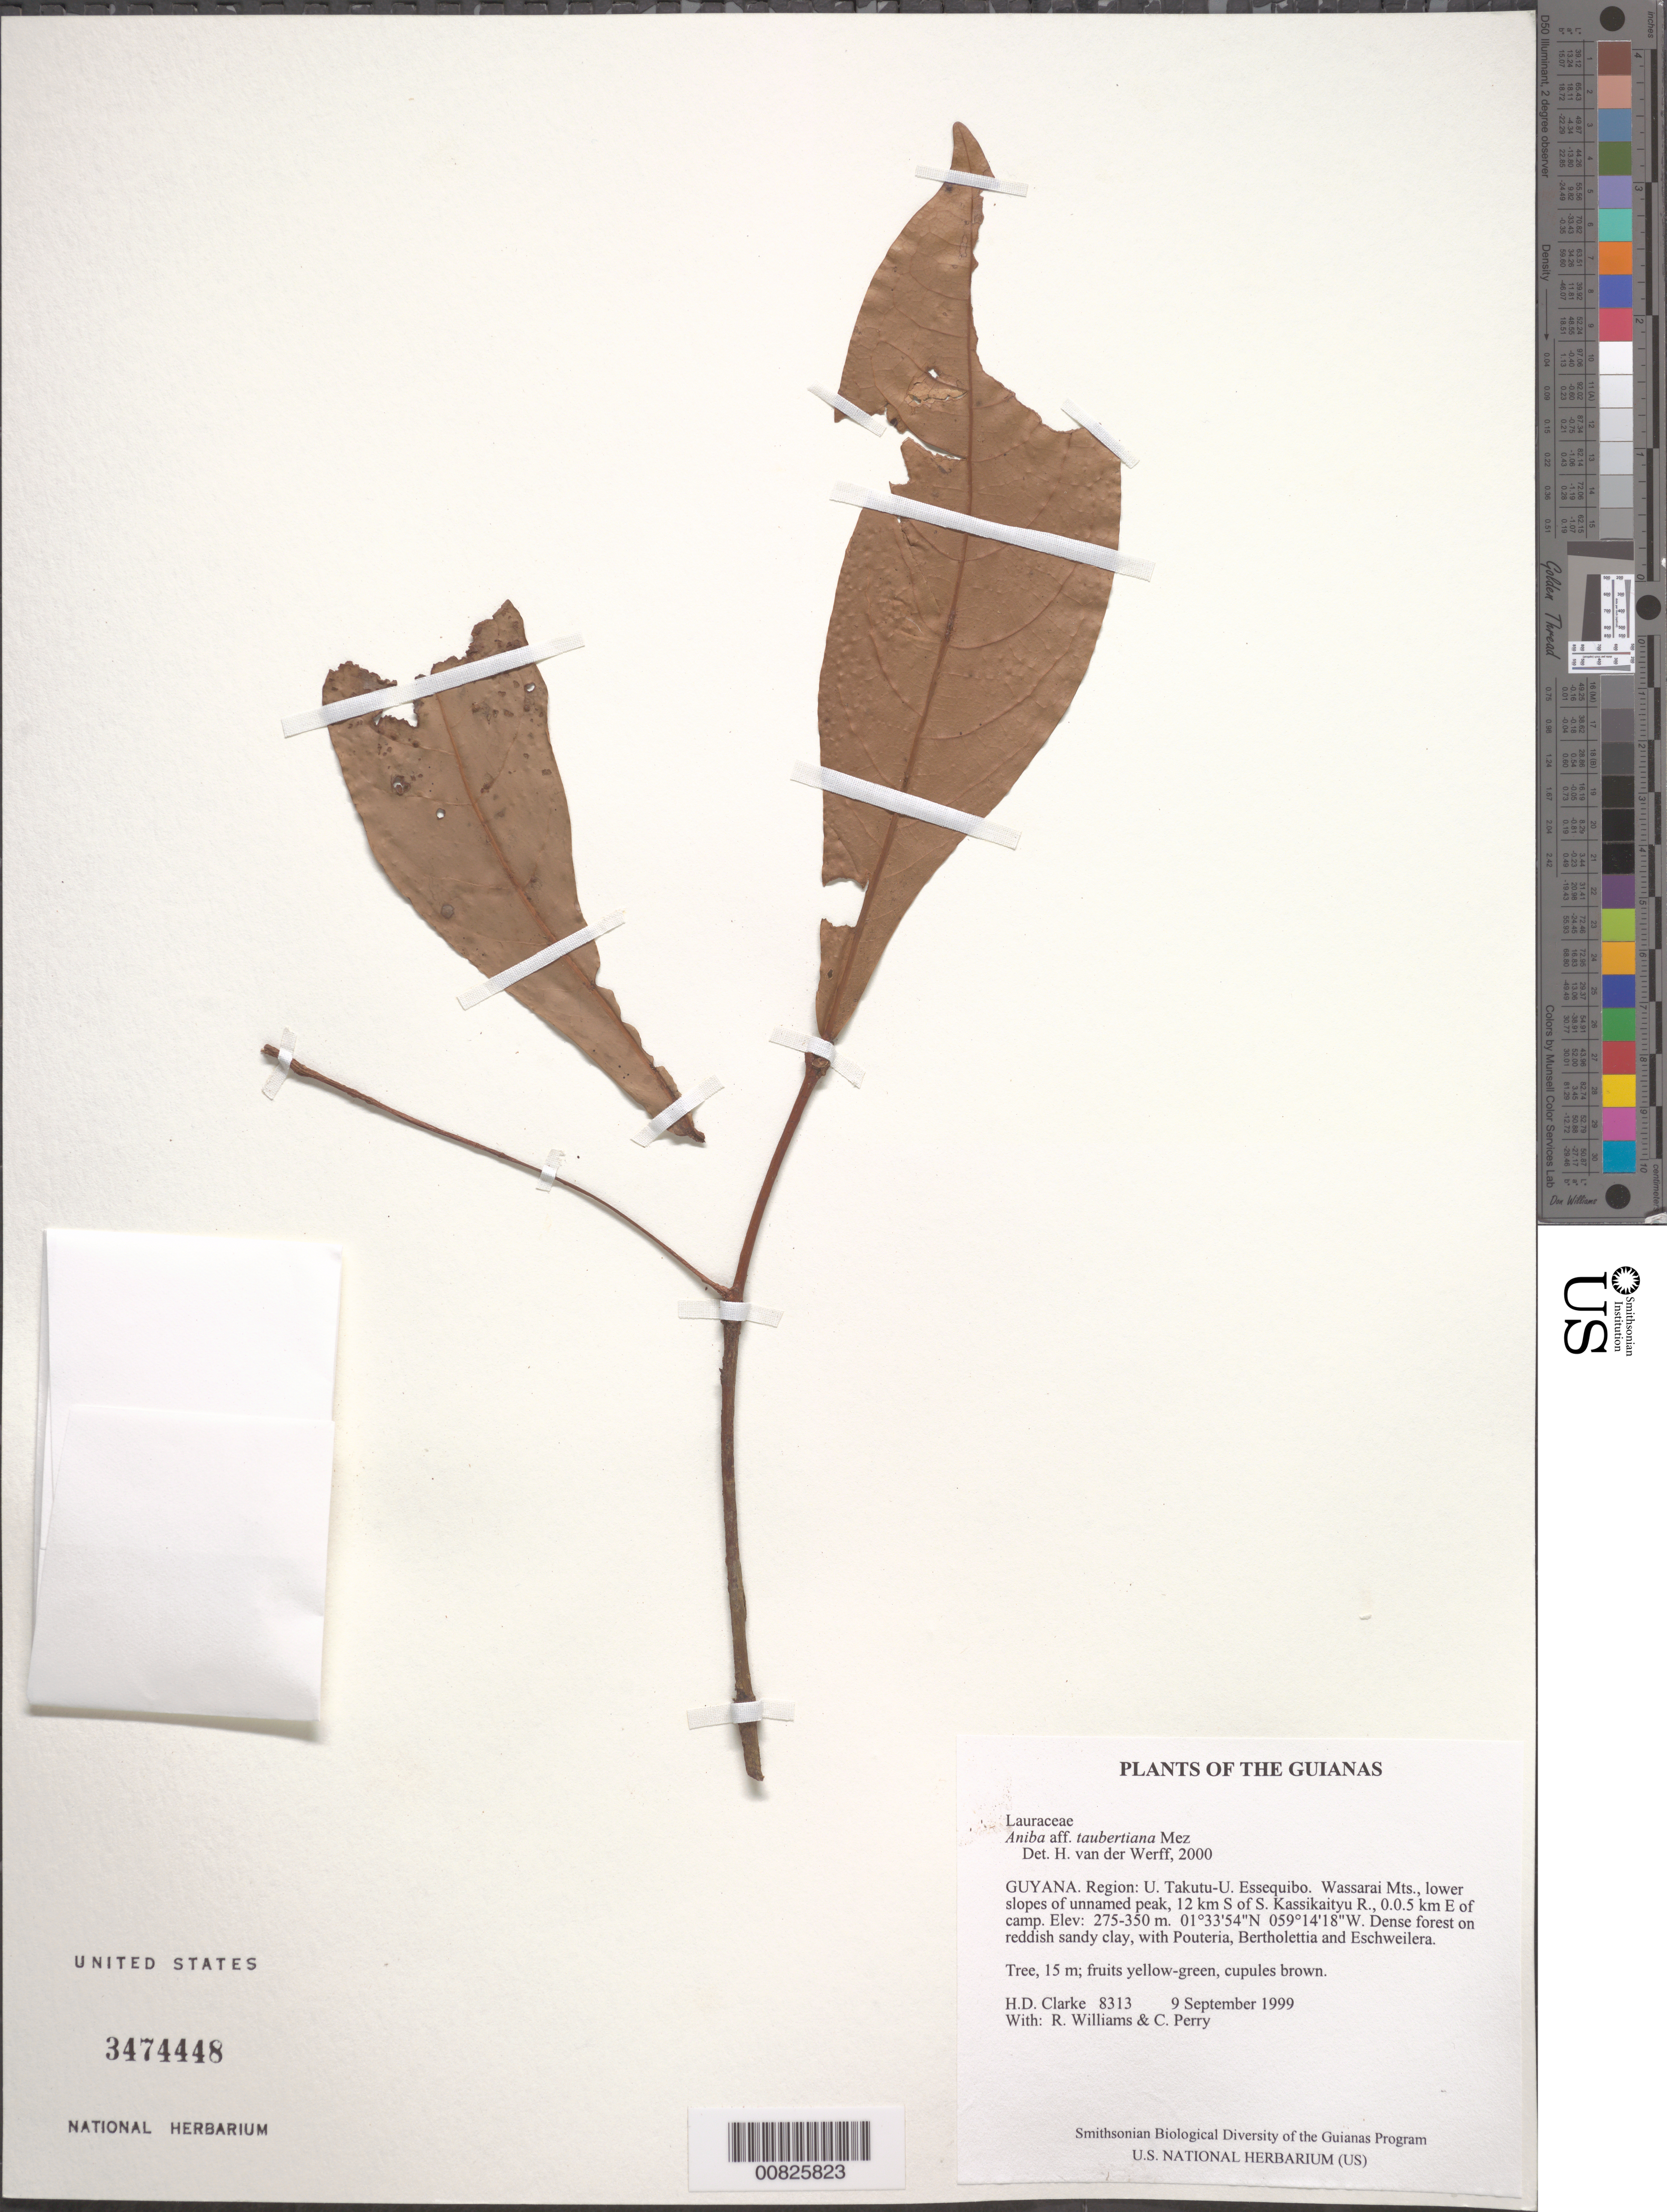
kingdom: Plantae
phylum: Tracheophyta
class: Magnoliopsida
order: Laurales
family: Lauraceae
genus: Aniba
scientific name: Aniba taubertiana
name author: Mez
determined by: van der Werff, H., (MO), Missouri Botanical Garden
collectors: H. D. Clarke, R. Williams & C. Perry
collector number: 8313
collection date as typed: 9 September 1999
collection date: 1999-09-09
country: Guyana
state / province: U. Takutu-U. Essequibo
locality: Wassarai Mts., lower slopes of unnamed peak, 12 km S of S. Kassikaityu R., 0.0.5 km E of camp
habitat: Dense forest on reddish sandy clay, with Pouteria, Bertholettia and Eschweilera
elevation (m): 275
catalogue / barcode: US 3474448